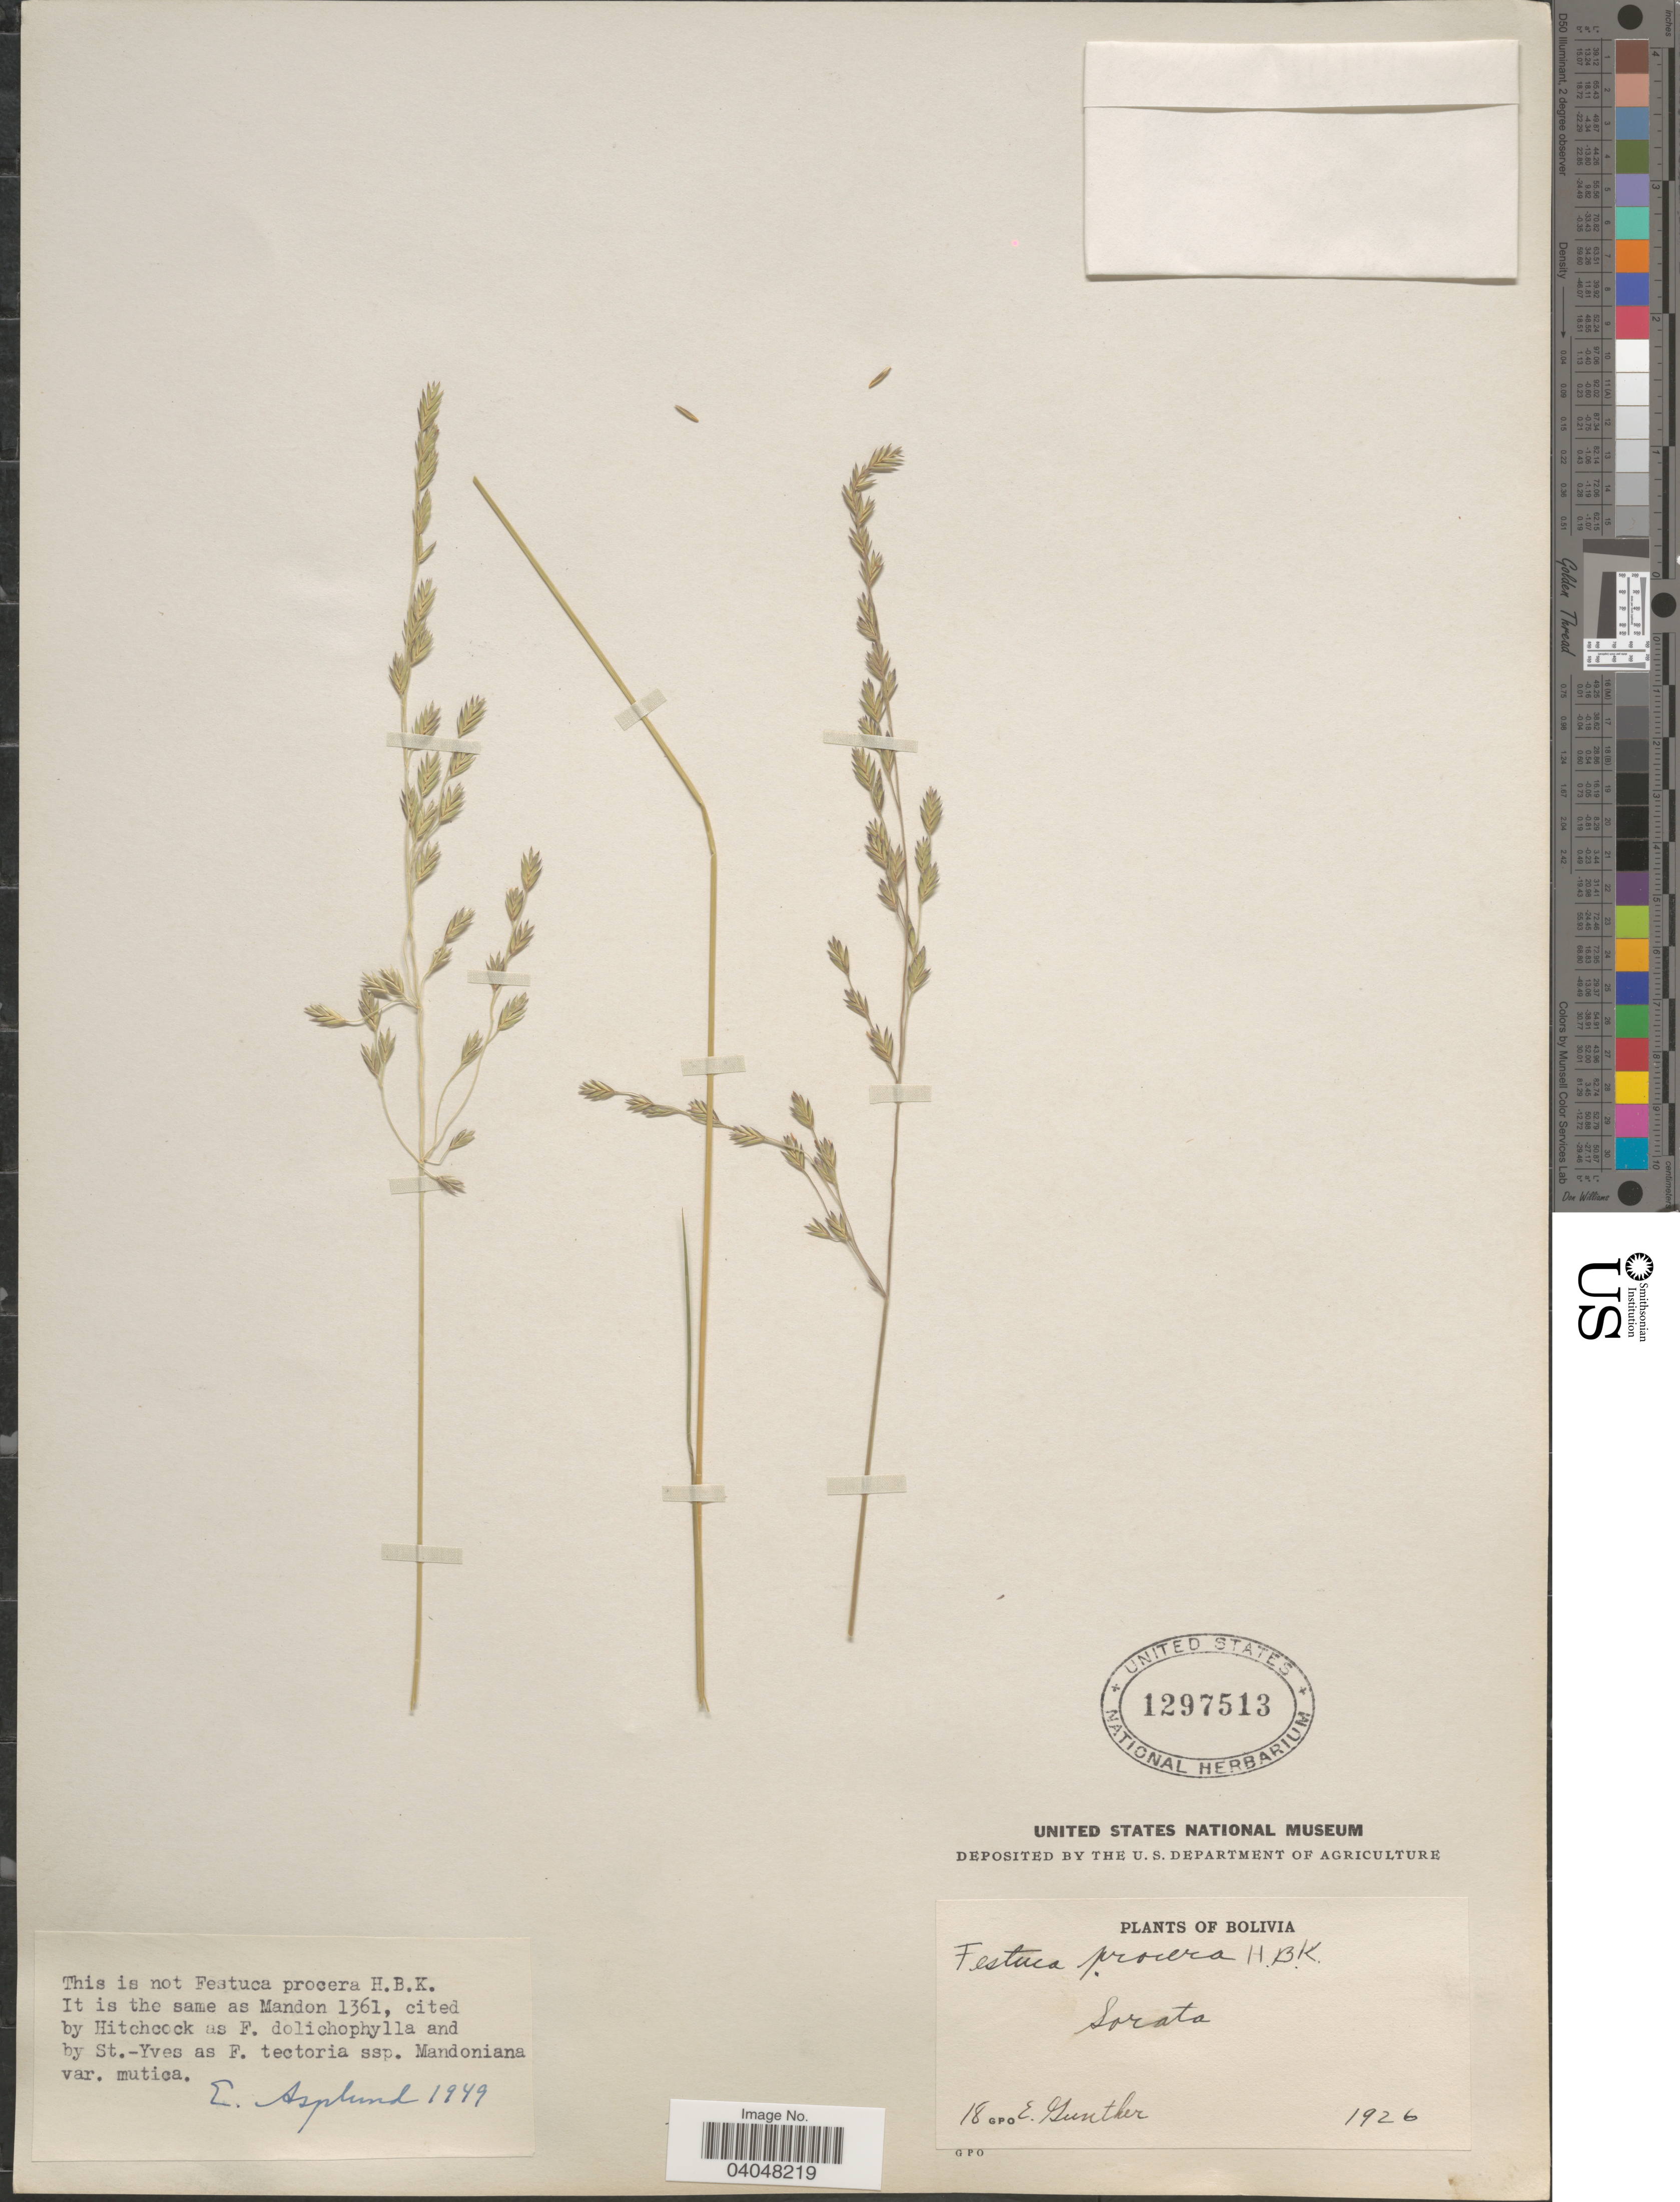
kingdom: Plantae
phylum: Tracheophyta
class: Liliopsida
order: Poales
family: Poaceae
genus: Festuca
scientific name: Festuca procera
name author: Kunth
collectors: E. Gunther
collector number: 18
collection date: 1926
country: Bolivia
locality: Sorata.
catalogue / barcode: US 1297513